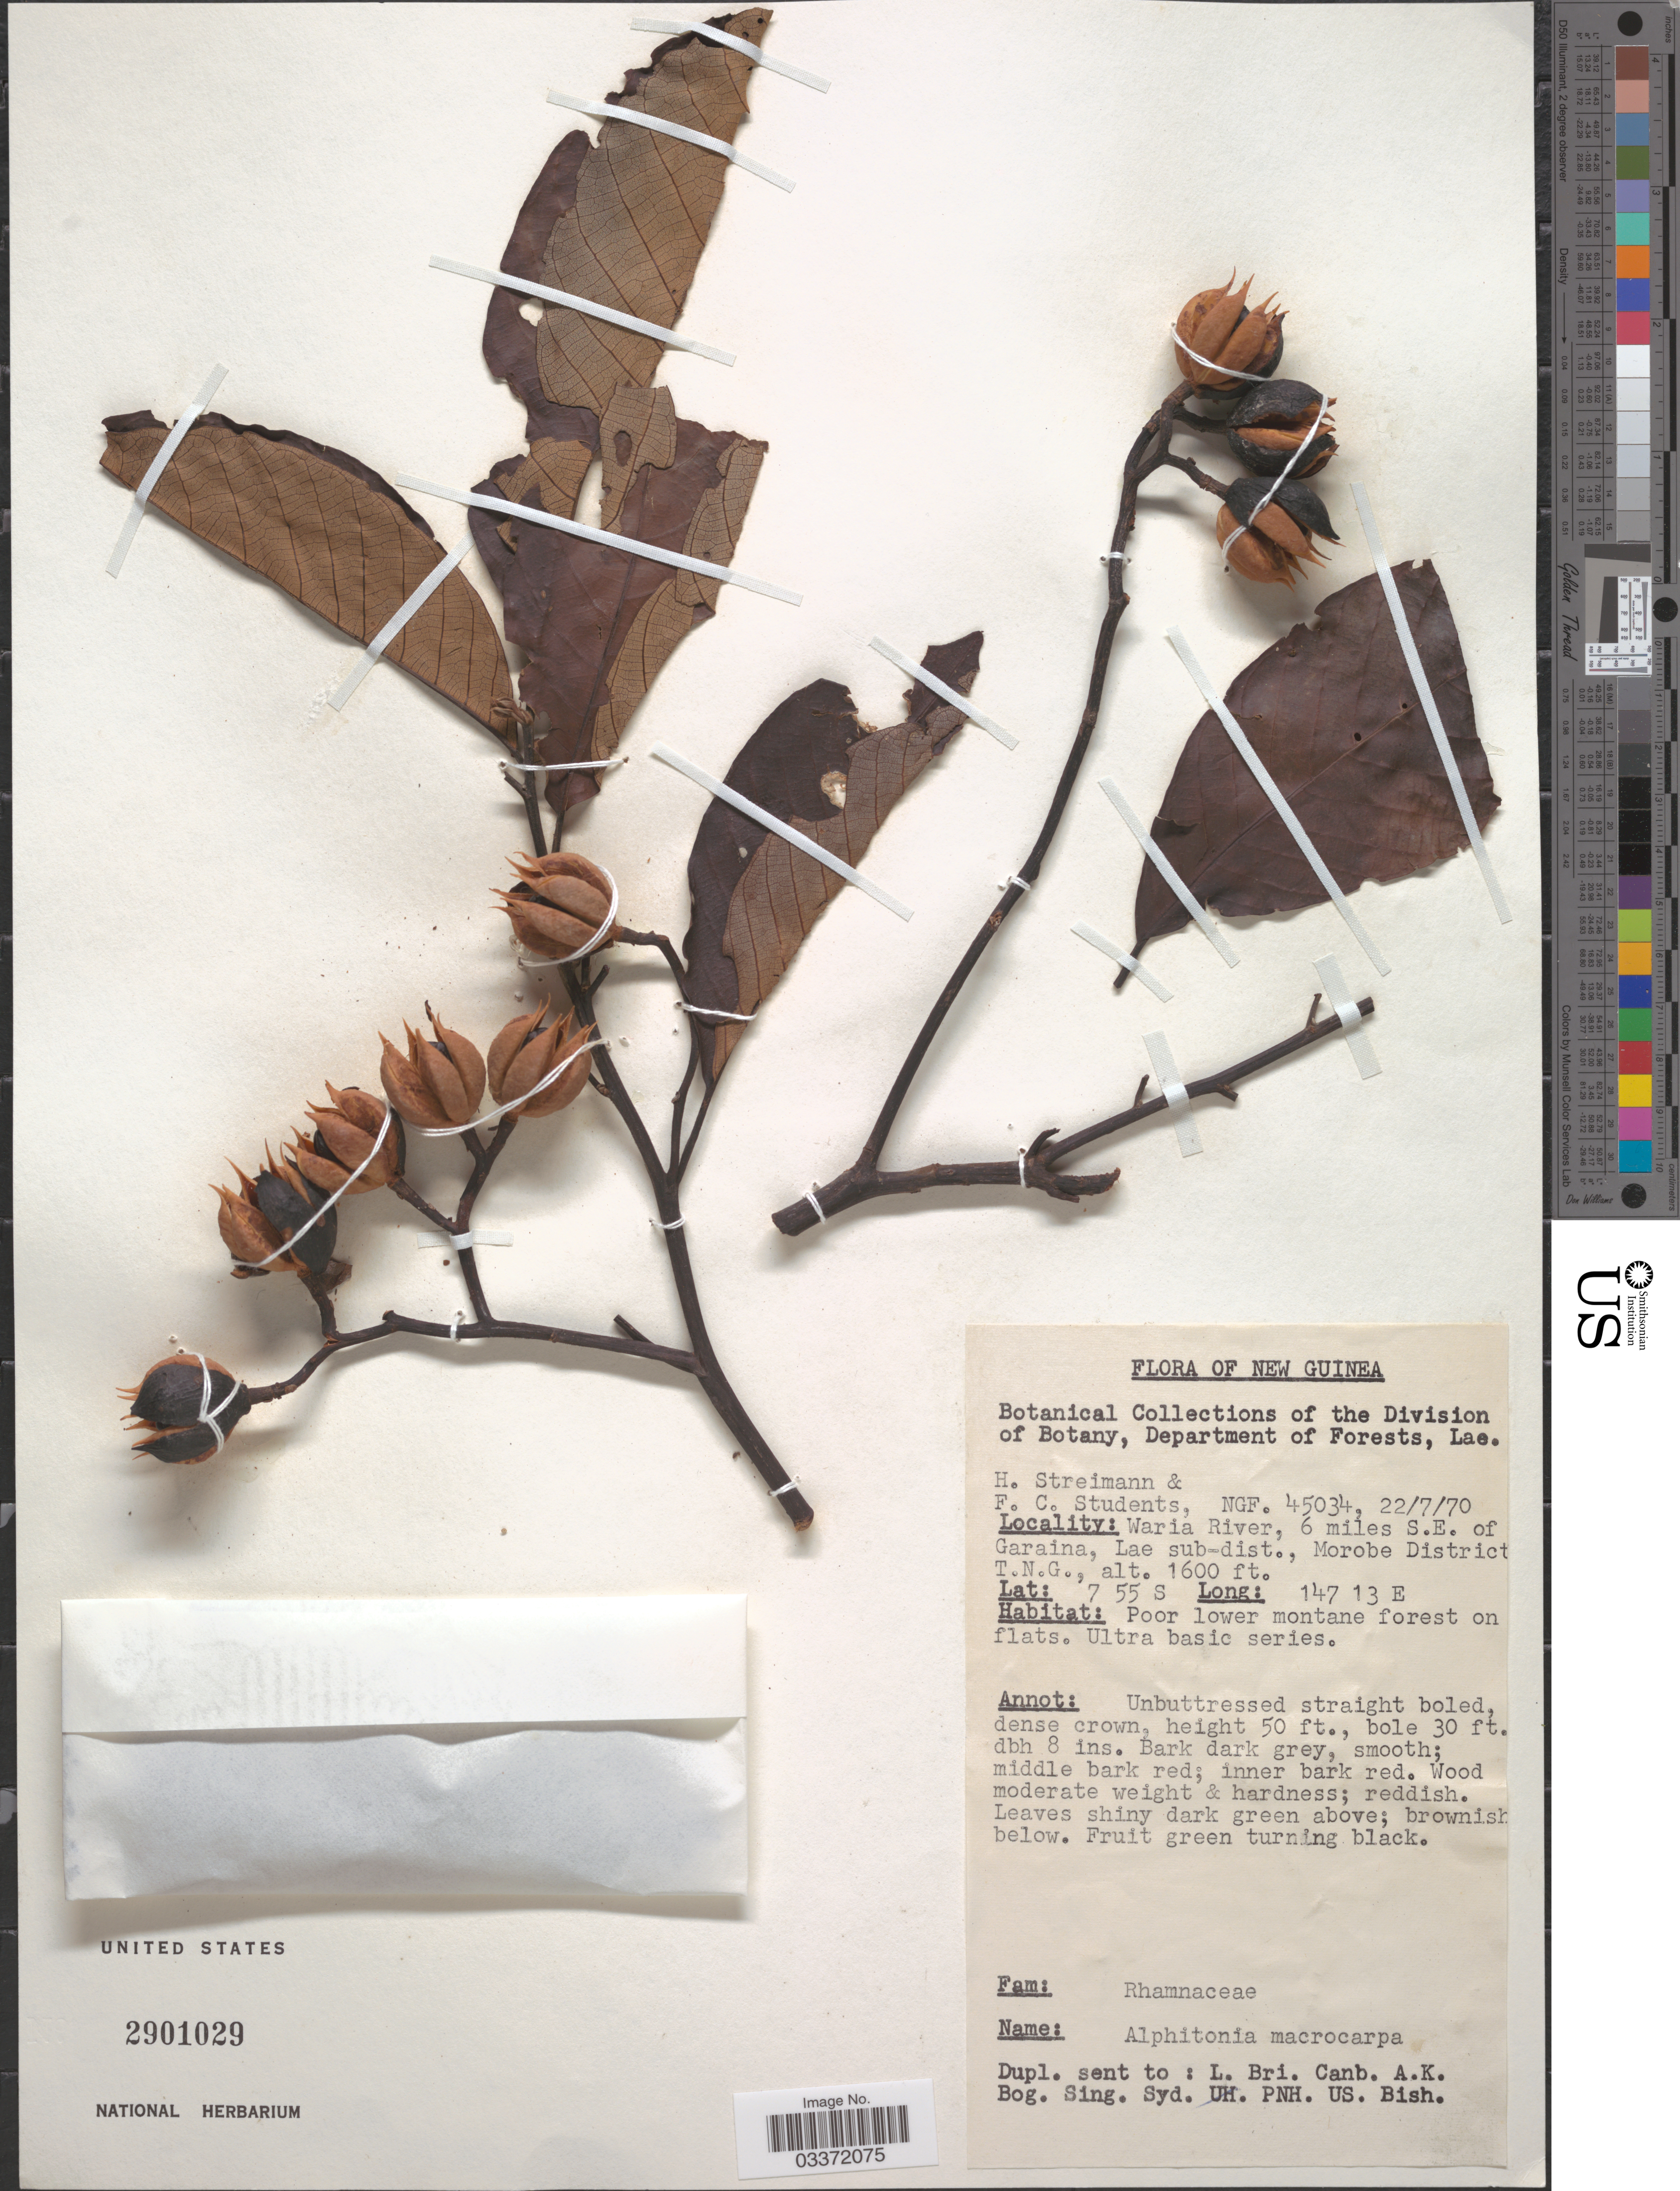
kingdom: Plantae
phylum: Tracheophyta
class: Magnoliopsida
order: Rosales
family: Rhamnaceae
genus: Alphitonia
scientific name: Alphitonia macrocarpa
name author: Mansf.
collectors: H. Streimann & Students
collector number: NGF. 45034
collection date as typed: Transcribed d/m/y: 22/7/70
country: Papua New Guinea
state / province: Morobe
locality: New Guinea. Waria River, 6 miles S.E. of Garaina, Lae sub-dist., Morobe District T.N.G.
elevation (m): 488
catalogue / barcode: US 2901029